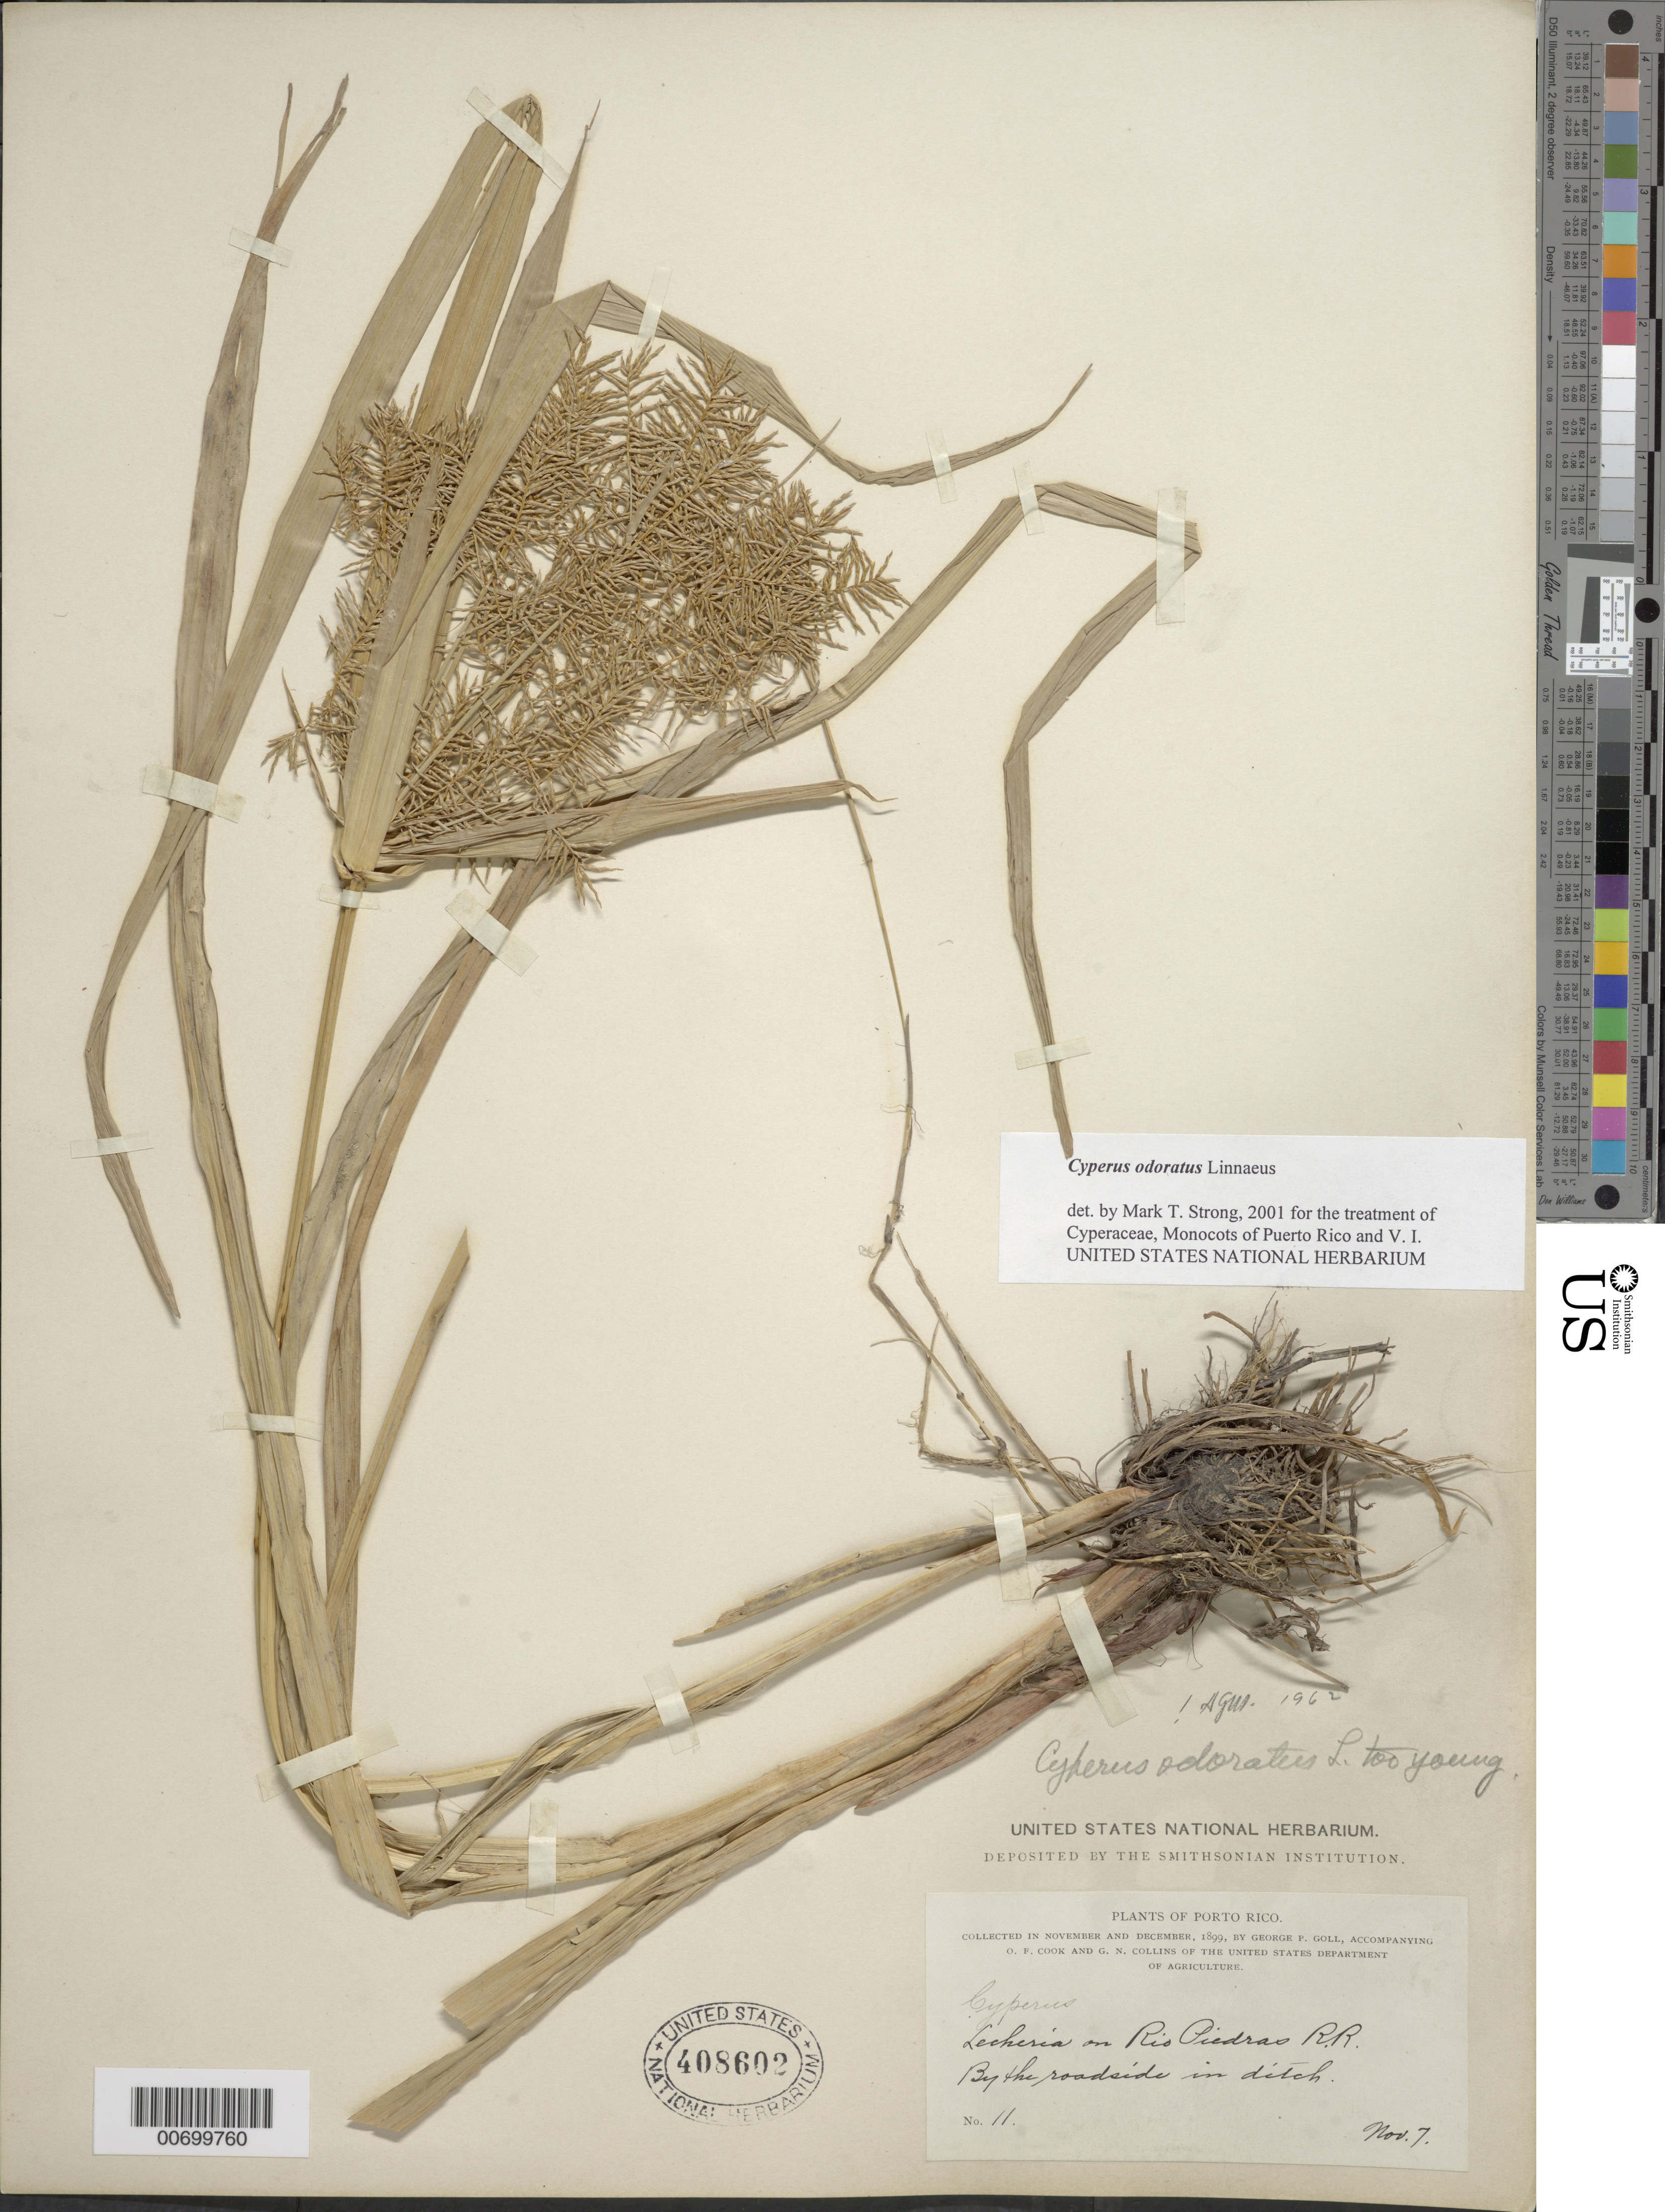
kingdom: Plantae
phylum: Tracheophyta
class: Liliopsida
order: Poales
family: Cyperaceae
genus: Cyperus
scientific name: Cyperus odoratus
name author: L.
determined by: Strong, M. T., (US), Smithsonian Institution - National Museum of Natural History (UNITED STATES)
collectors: G. Goll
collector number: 11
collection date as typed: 07 Nov 1899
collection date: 1899-11-07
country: Puerto Rico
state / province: San Juan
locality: Lecheria on Rio Piedras RR.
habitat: By the roadside in ditch.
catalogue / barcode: US 408602